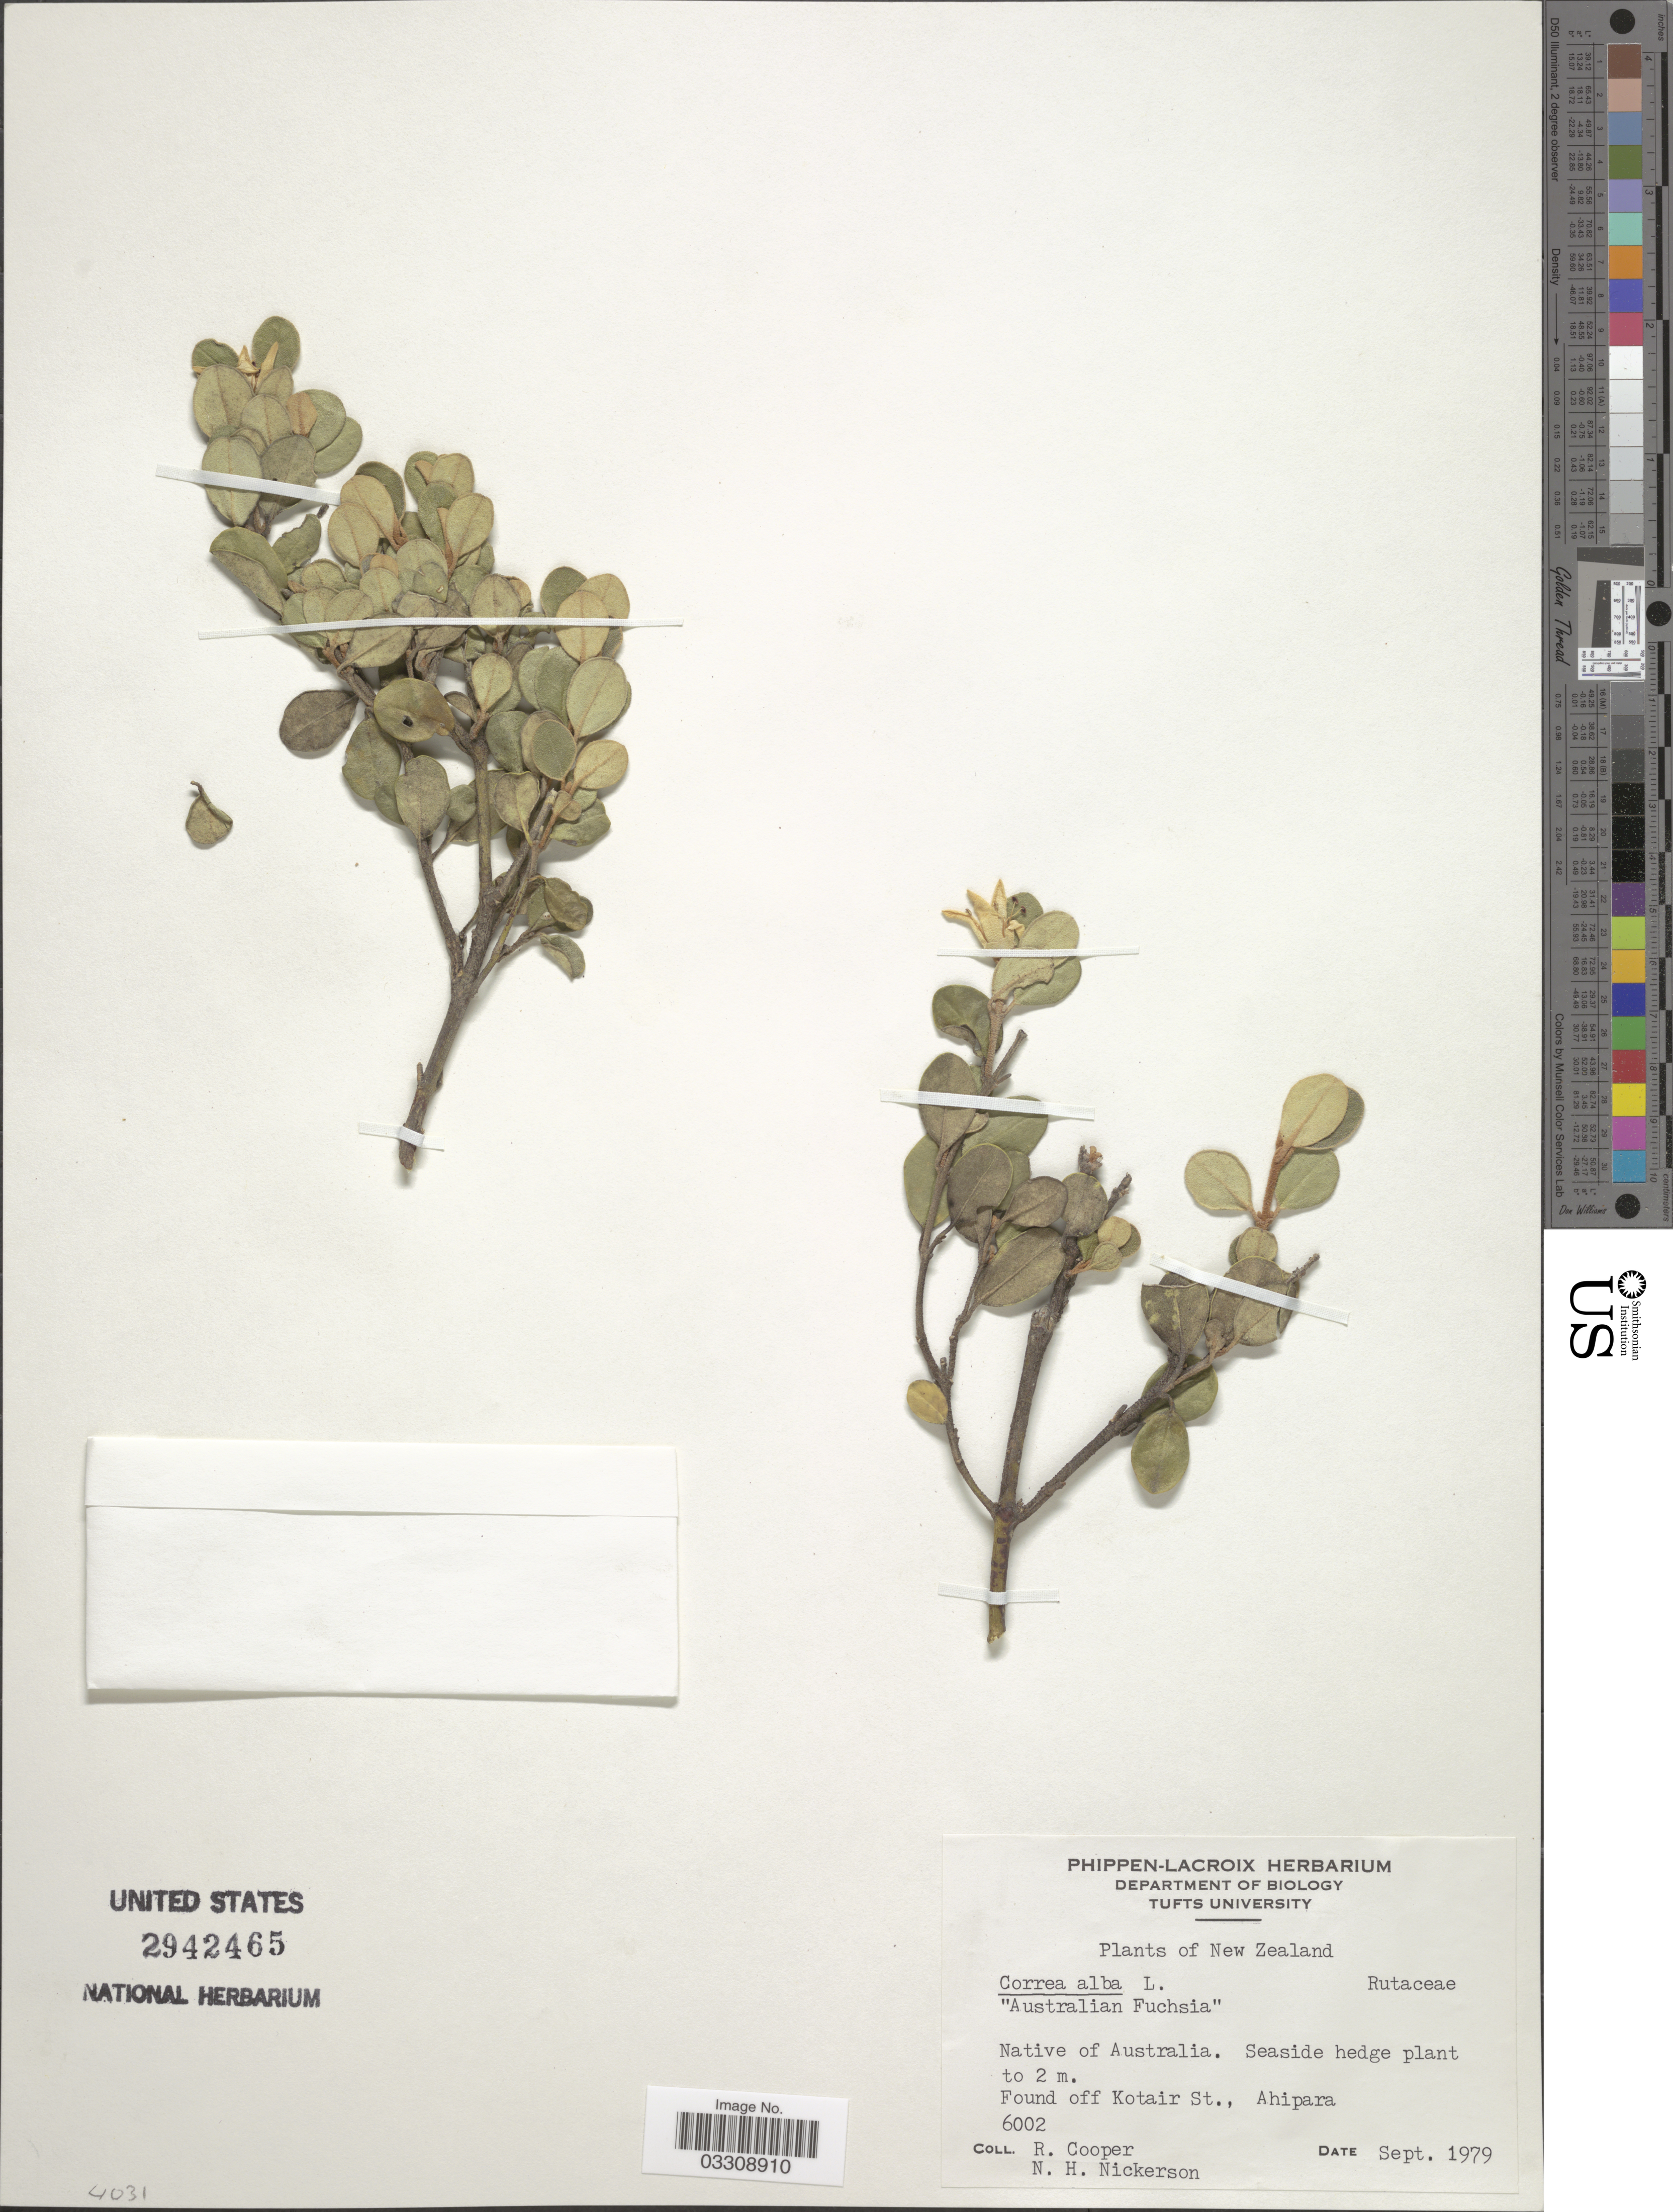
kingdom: Plantae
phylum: Tracheophyta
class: Magnoliopsida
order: Sapindales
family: Rutaceae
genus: Correa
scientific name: Correa alba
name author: Andrews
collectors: R. Cooper & N. Nickerson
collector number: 6002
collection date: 1979-09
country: New Zealand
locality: Found off Kotair St., Ahipara.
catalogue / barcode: US 2942465